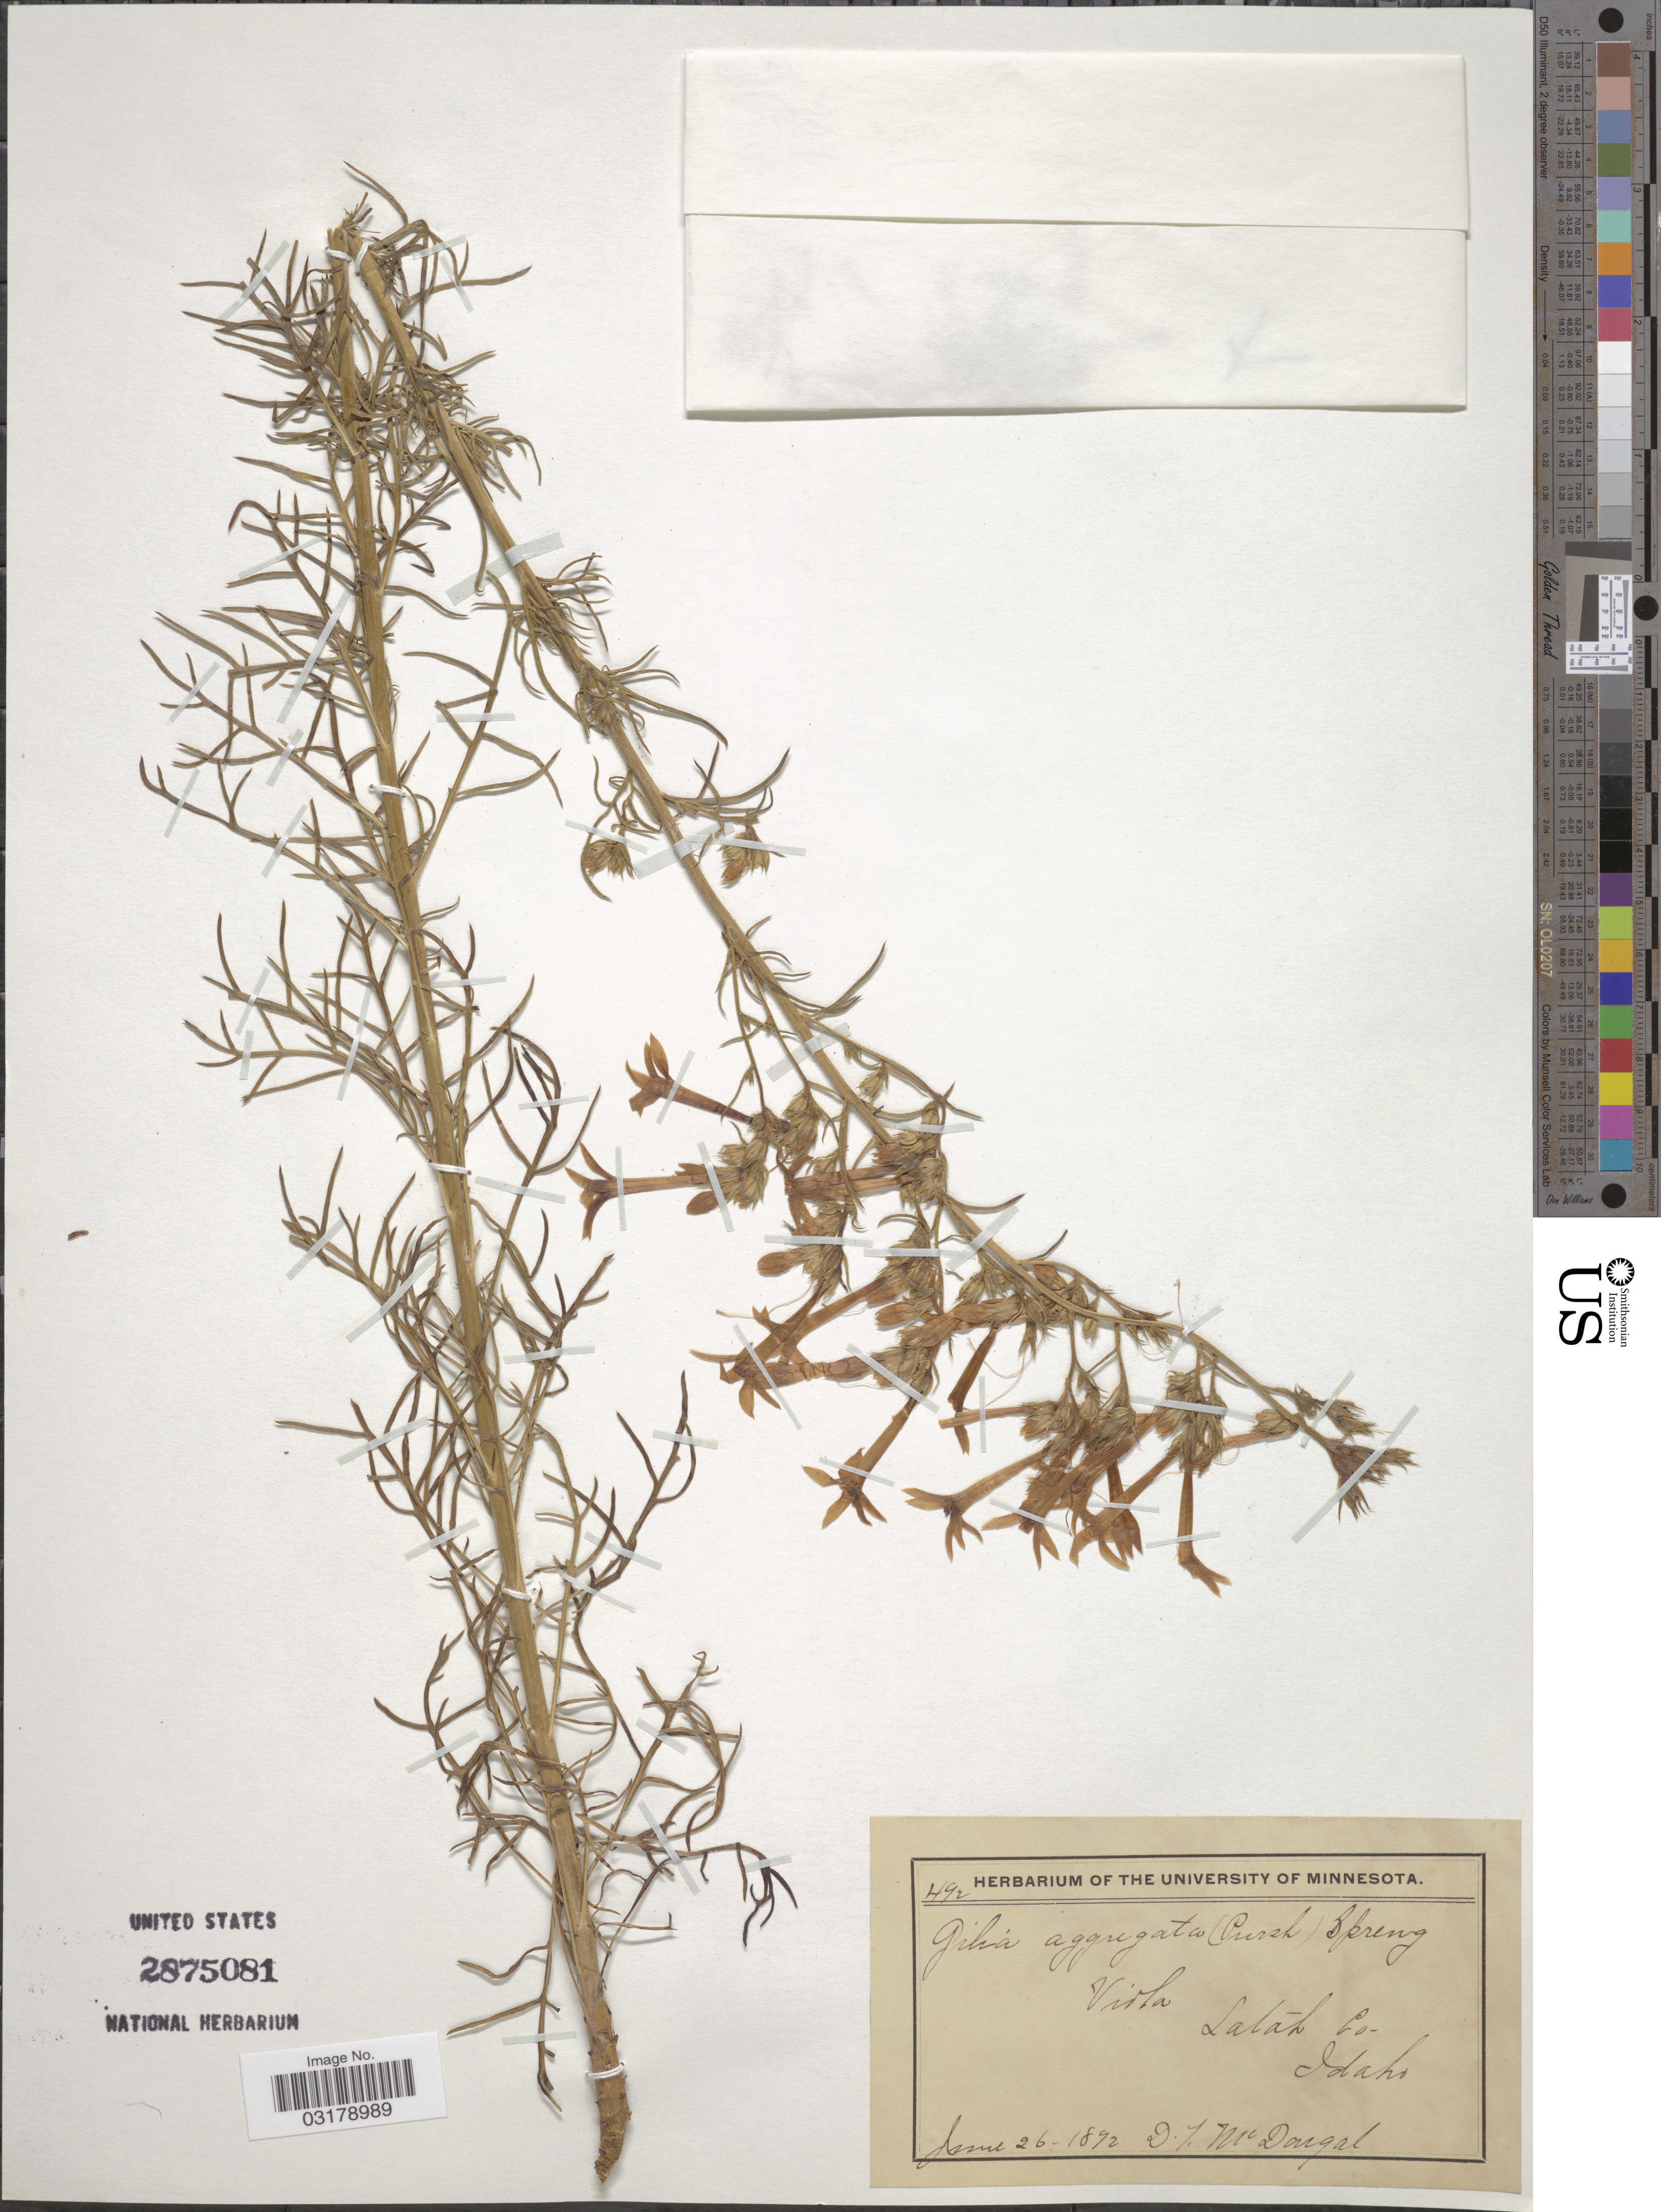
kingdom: Plantae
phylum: Tracheophyta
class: Magnoliopsida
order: Ericales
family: Polemoniaceae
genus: Ipomopsis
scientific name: Ipomopsis aggregata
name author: (Pursh) V.E. Grant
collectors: D. Mcdougal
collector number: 492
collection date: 1892-06-26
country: United States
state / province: Idaho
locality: Viola. Latah Co.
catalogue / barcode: US 2875081